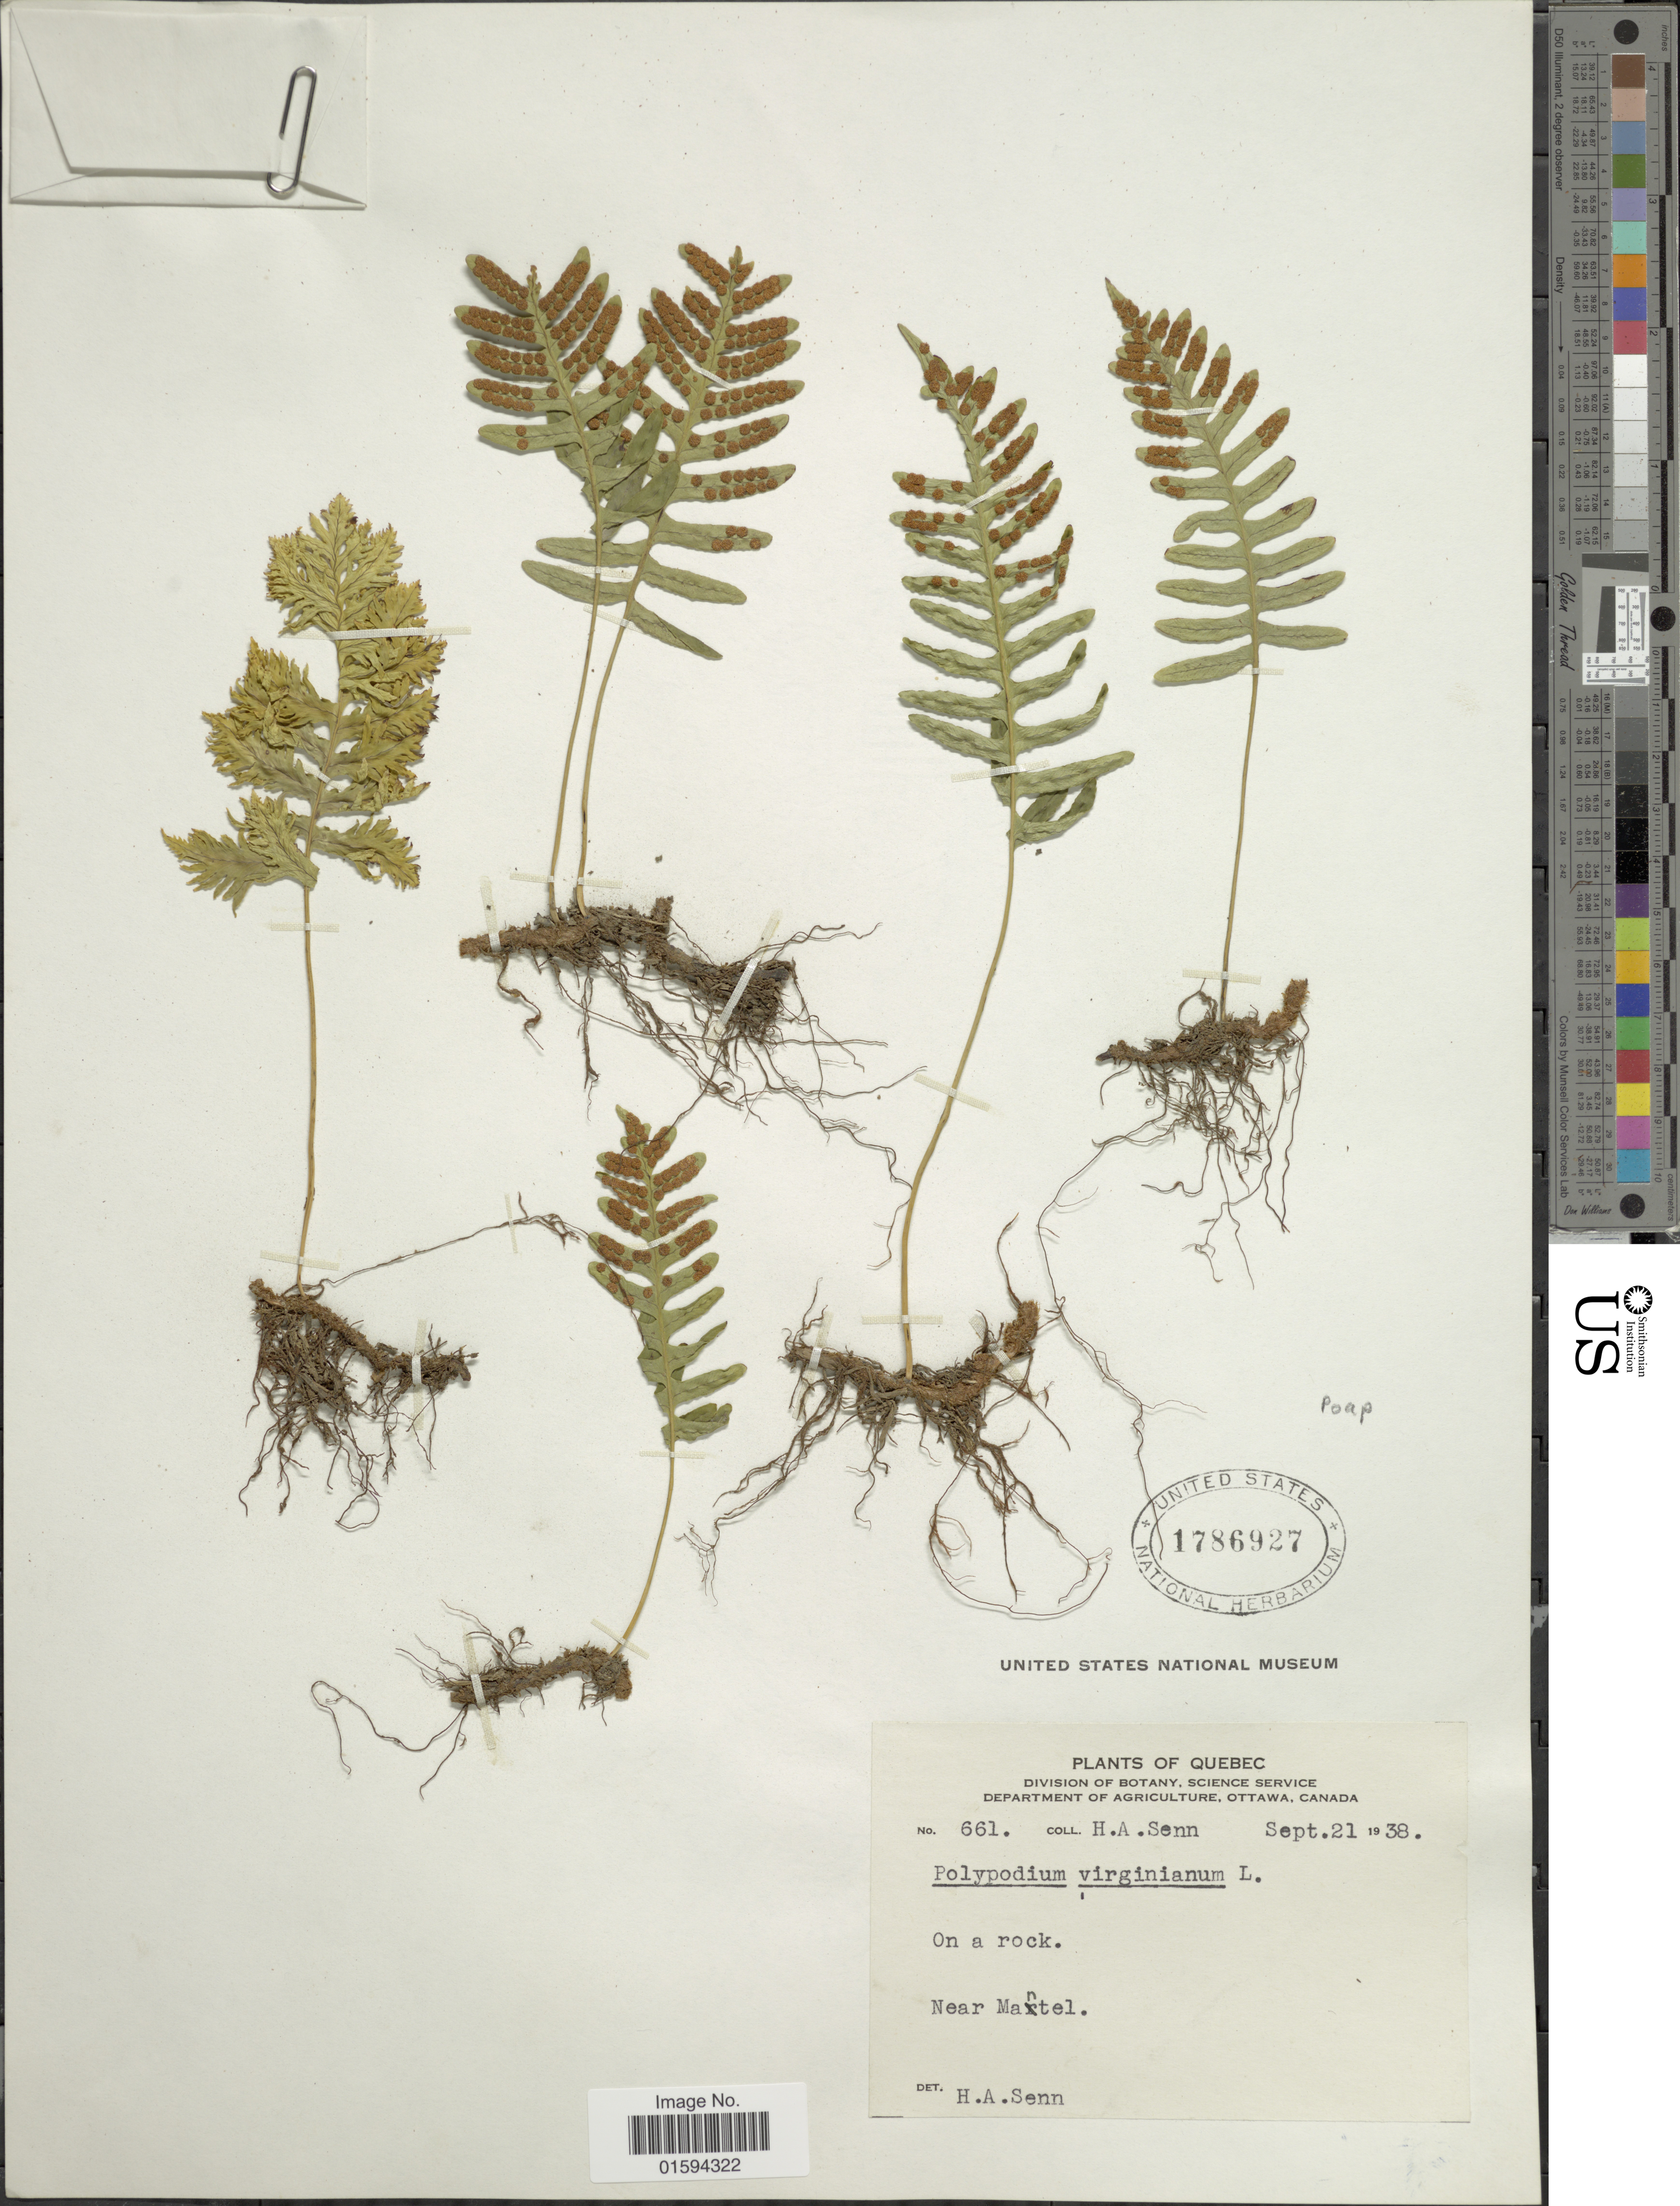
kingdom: Plantae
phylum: Tracheophyta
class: Polypodiopsida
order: Polypodiales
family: Polypodiaceae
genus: Polypodium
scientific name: Polypodium appalachianum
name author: Haufler & Windham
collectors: H. Senn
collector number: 661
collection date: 1938-09-21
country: Canada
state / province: Quebec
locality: Near Mantel.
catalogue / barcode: US 1786927